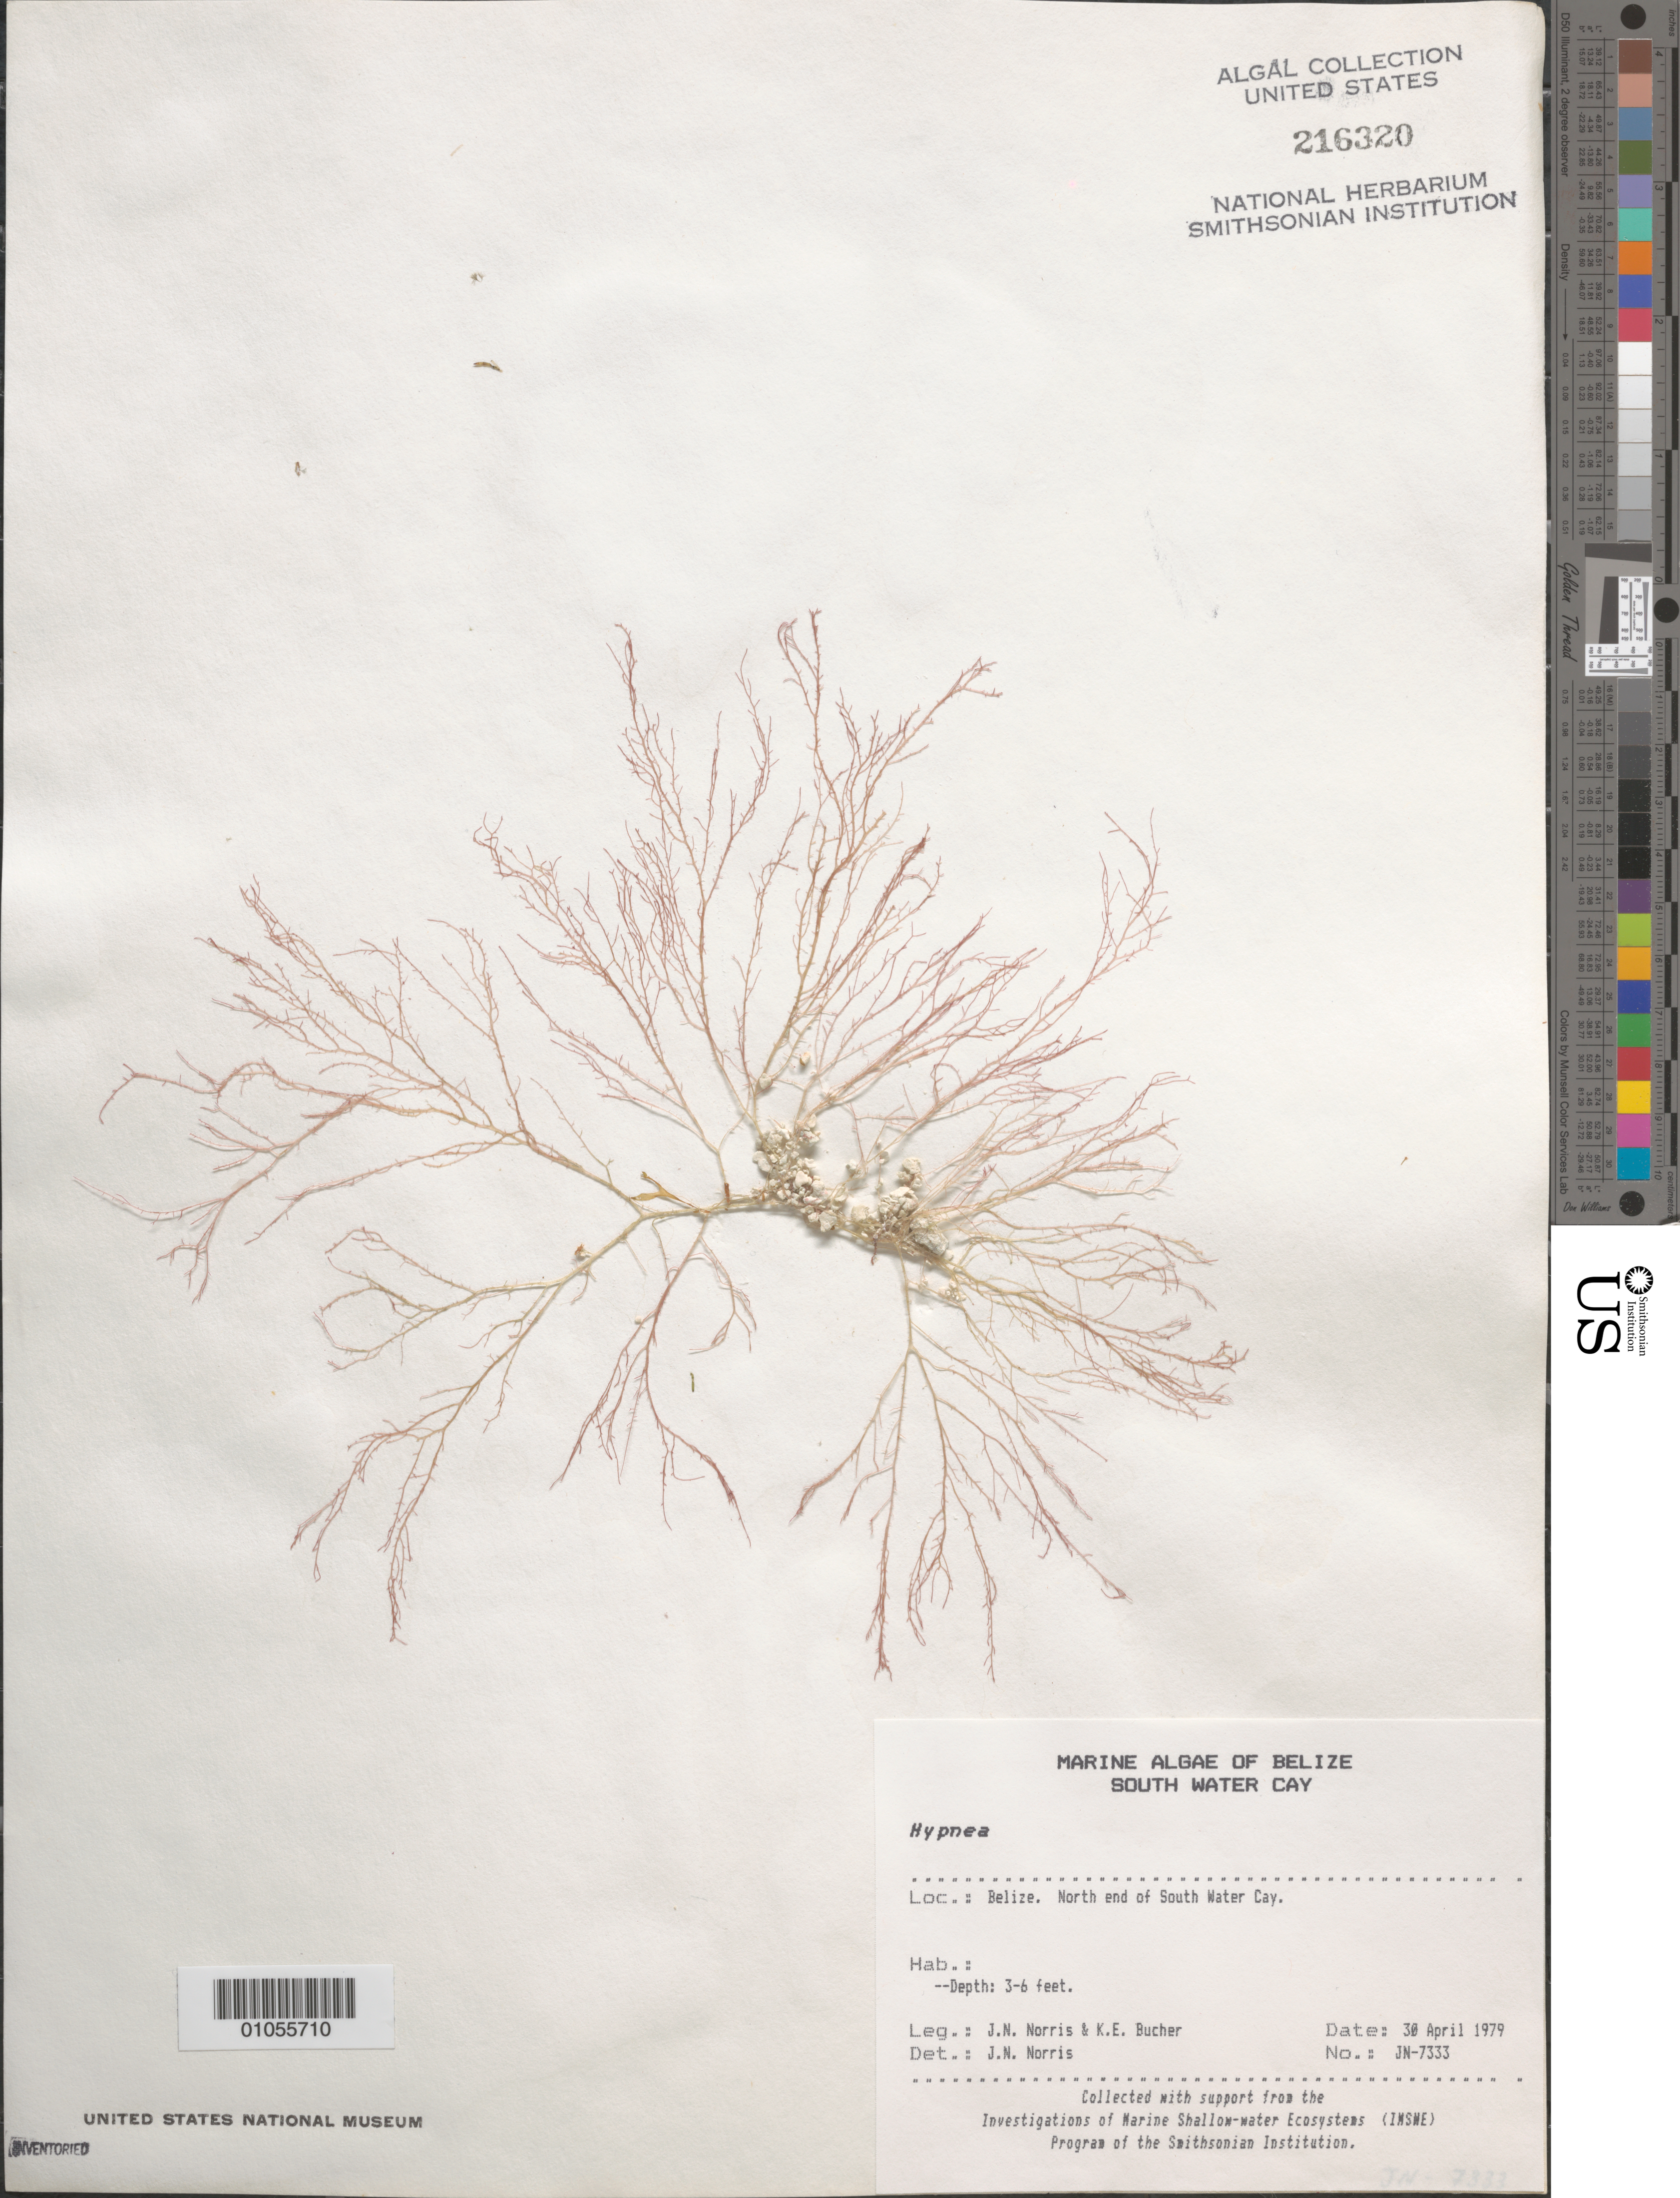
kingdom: Plantae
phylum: Rhodophyta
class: Florideophyceae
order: Gigartinales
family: Cystocloniaceae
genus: Hypnea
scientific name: Hypnea sp.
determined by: Norris, James N.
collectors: J. N. Norris & K. E. Bucher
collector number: JN-7333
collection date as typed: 30 Apr 1979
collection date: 1979-04-30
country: Belize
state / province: Stann Creek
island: South Water Cay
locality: North end of the cay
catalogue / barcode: US 216320